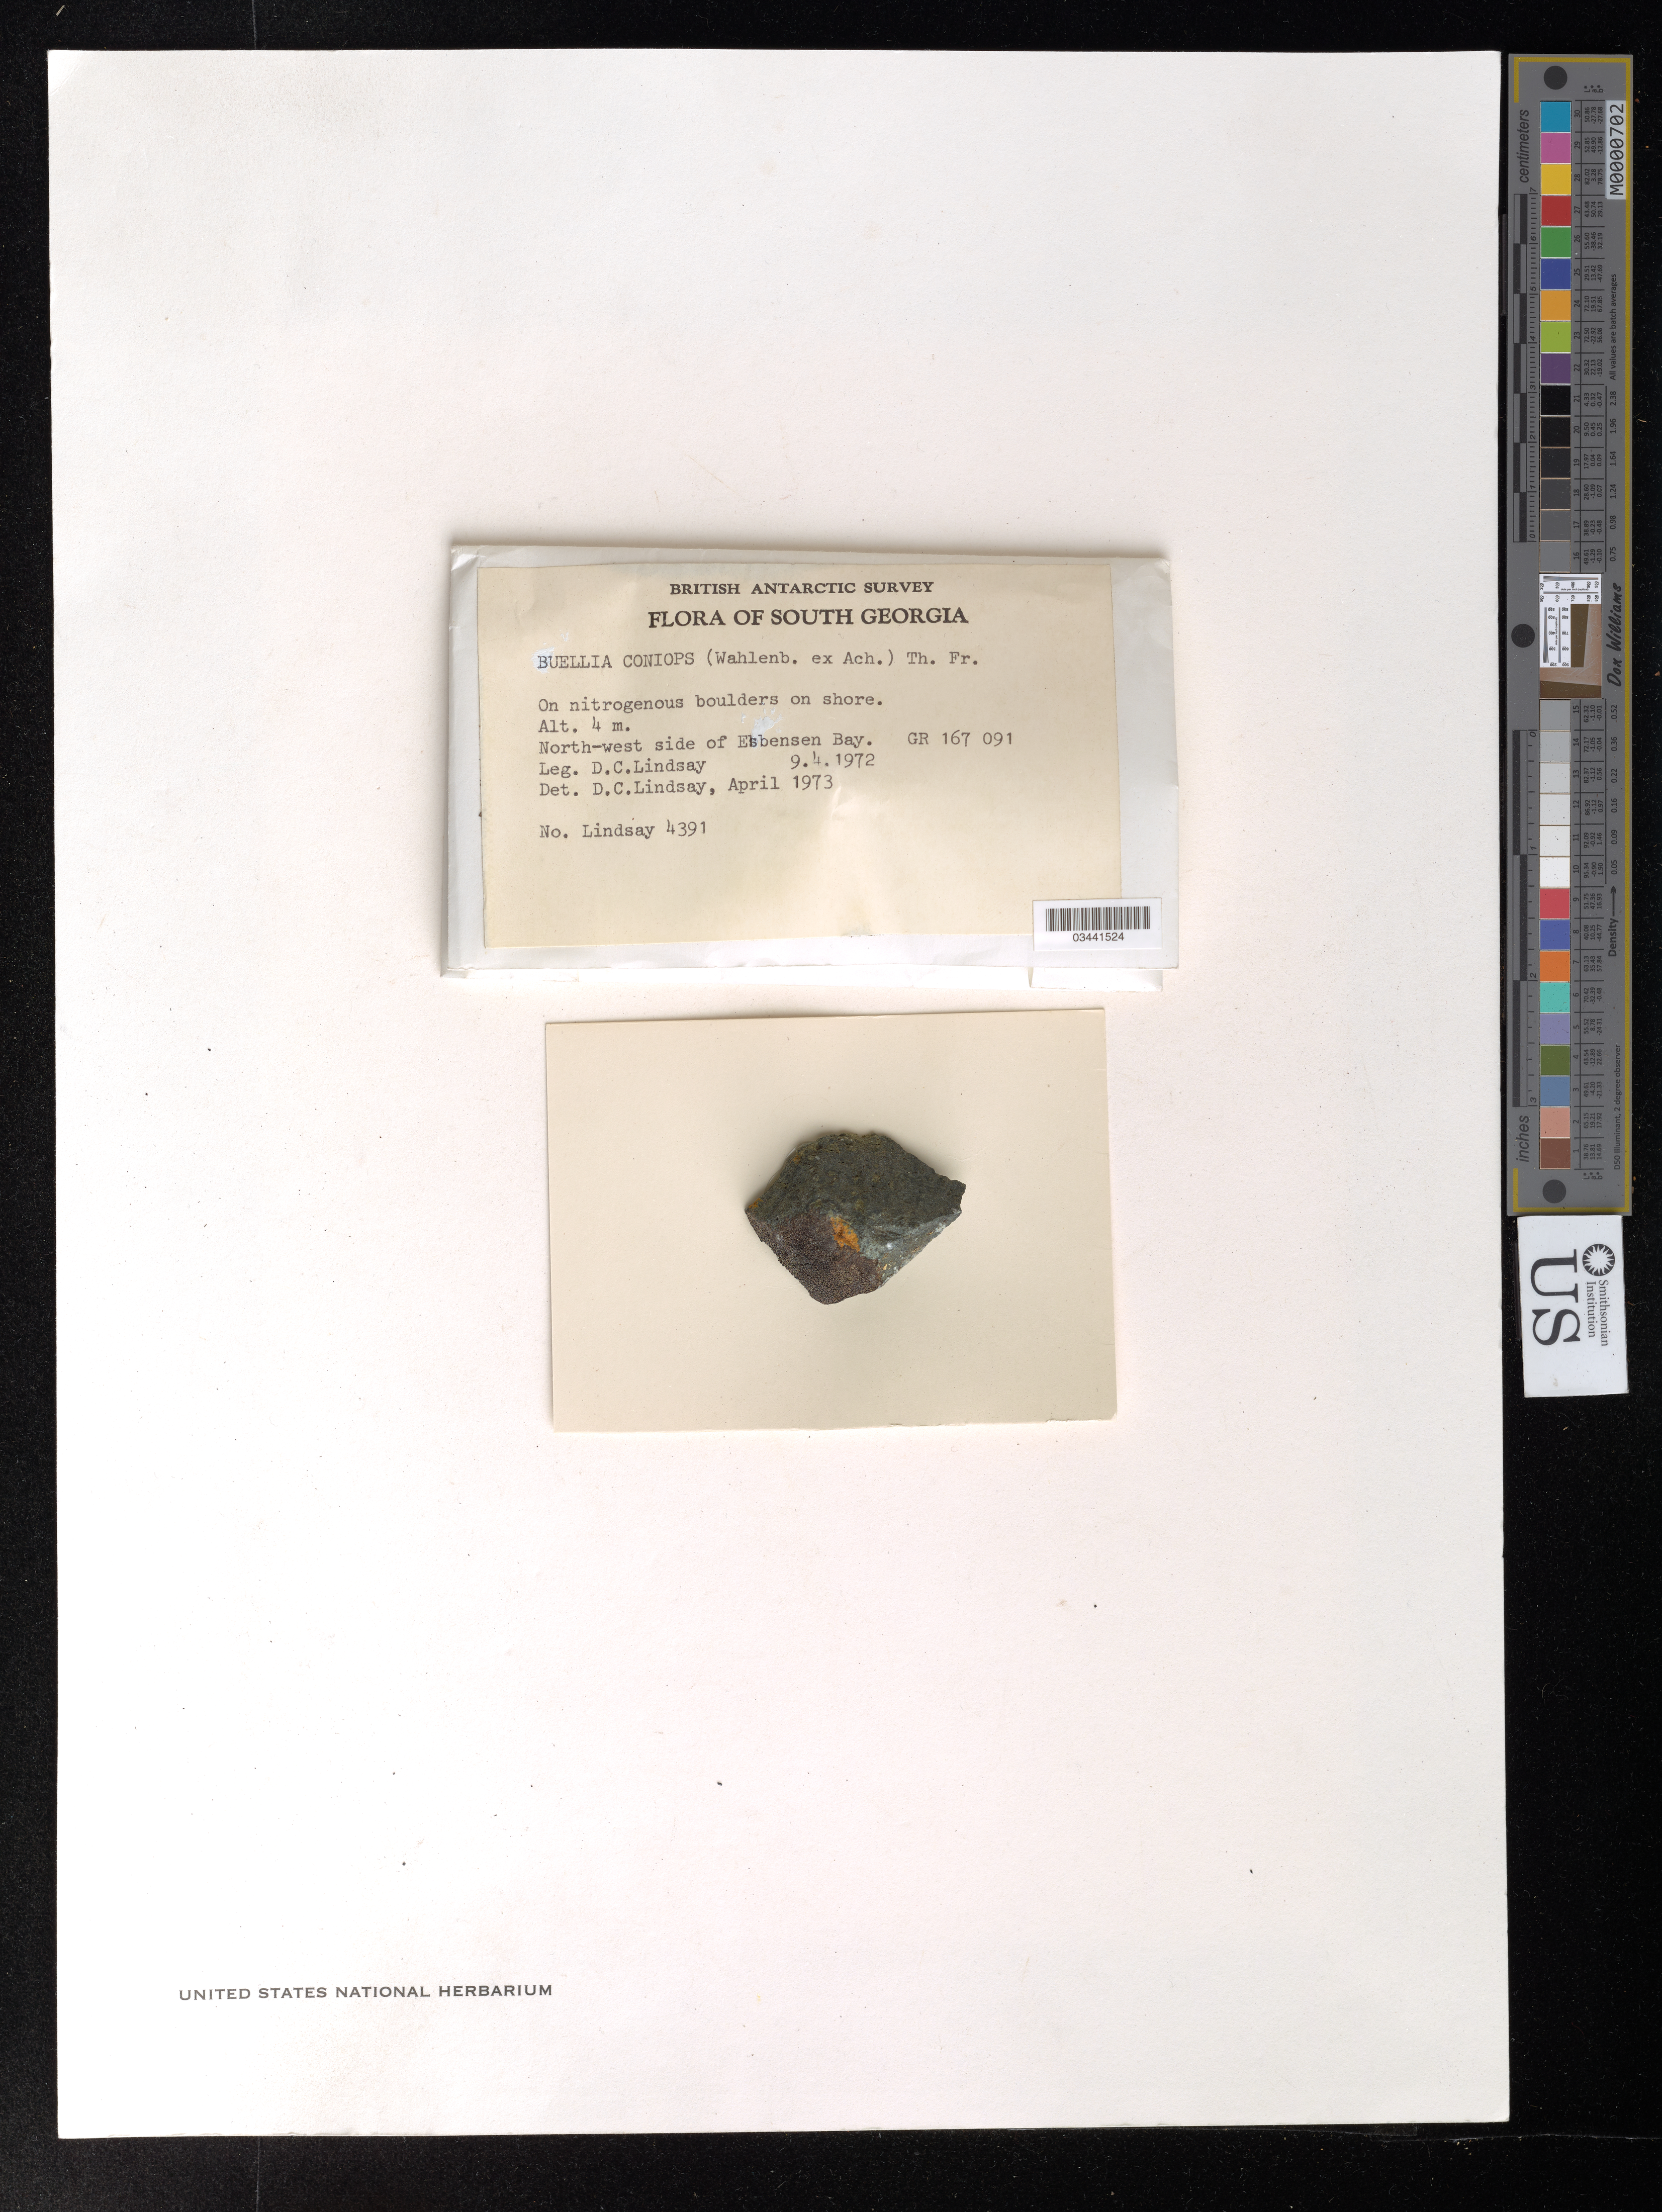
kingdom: Fungi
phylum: Ascomycota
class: Lecanoromycetes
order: Caliciales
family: Caliciaceae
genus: Amandinea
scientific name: Amandinea coniops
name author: (Wahlenb.) M. Choisy ex Scheid & H. Mayrhofer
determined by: Lichen Identifications Updating Project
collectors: D. C. Lindsay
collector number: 4391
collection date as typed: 9.4.1972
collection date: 1972-04-09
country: Falkland Islands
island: South Georgia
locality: NW side of Ebbensen Bay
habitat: On nitrogenous boulders on shore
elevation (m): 4